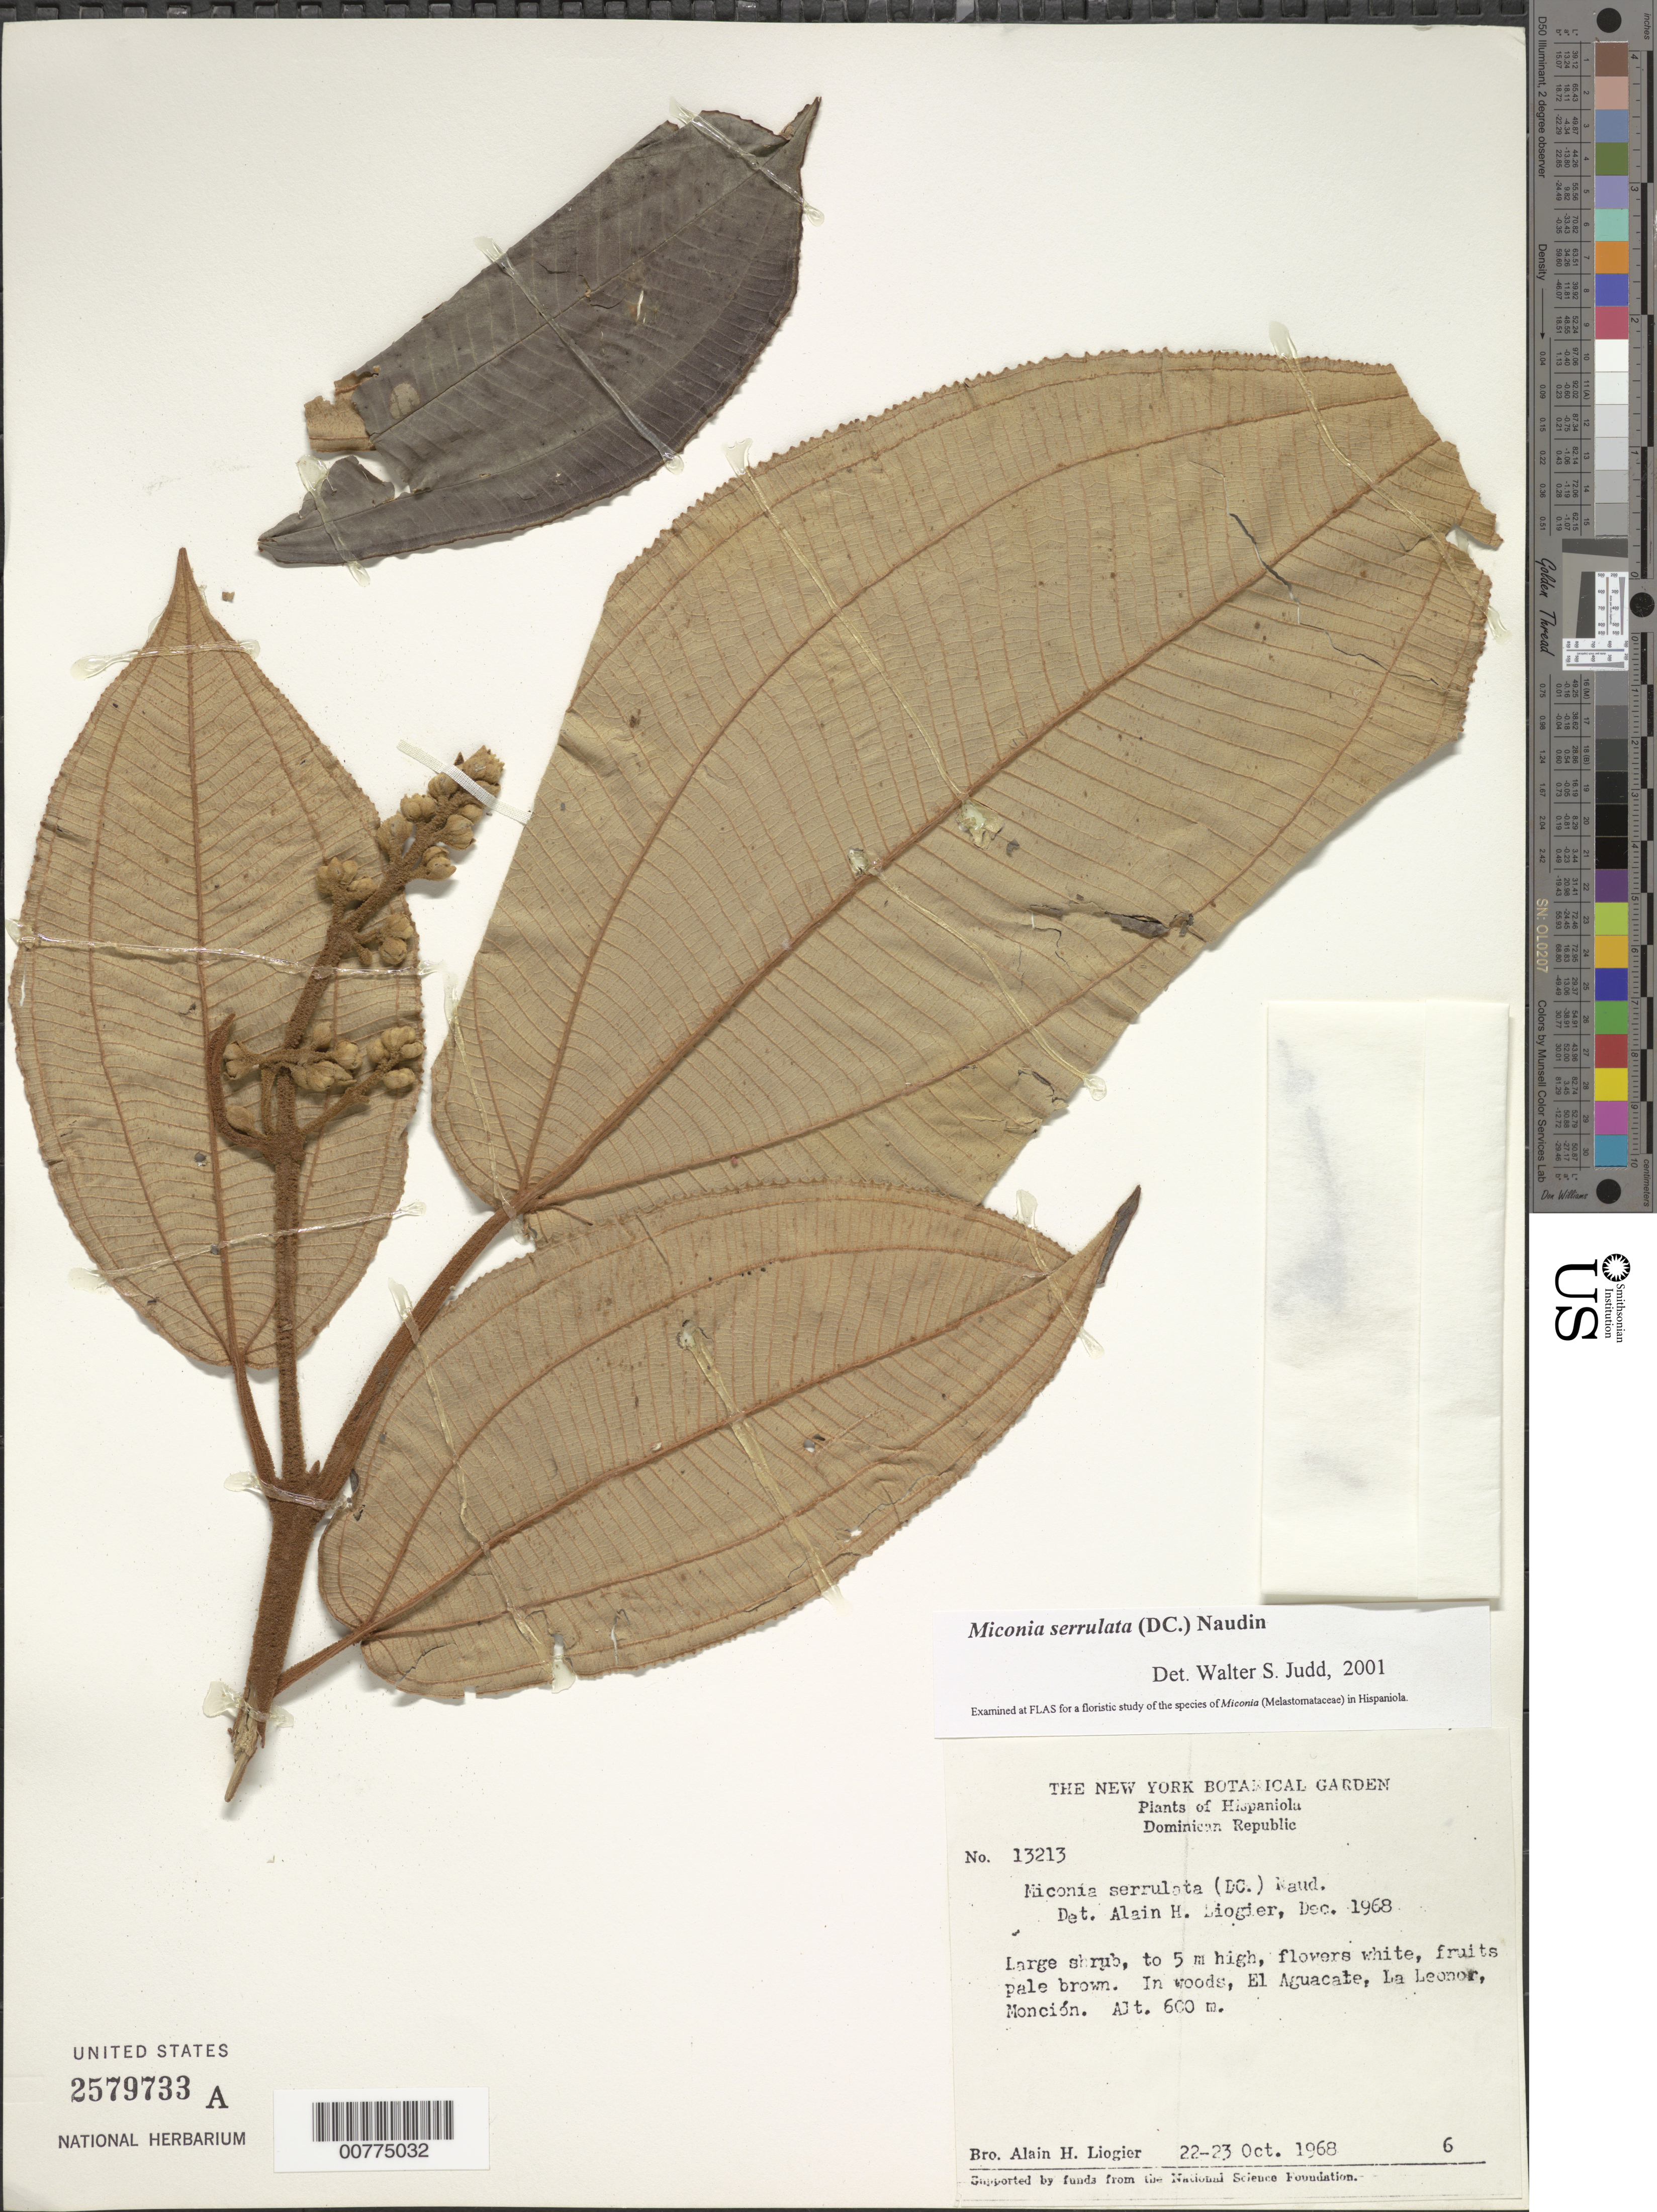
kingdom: Plantae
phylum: Tracheophyta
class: Magnoliopsida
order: Myrtales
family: Melastomataceae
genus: Miconia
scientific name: Miconia serrulata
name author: (DC.) Naudin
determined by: Judd, Walter S.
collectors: A. H. Liogier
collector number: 13213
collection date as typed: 22 Oct 1968 to 23 Oct 1968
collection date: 1968-10-22/1968-10-23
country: Dominican Republic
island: Hispaniola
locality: Monción, La Leonor, El Aguacate.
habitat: In woods.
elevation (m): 600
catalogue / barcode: US 2579733A